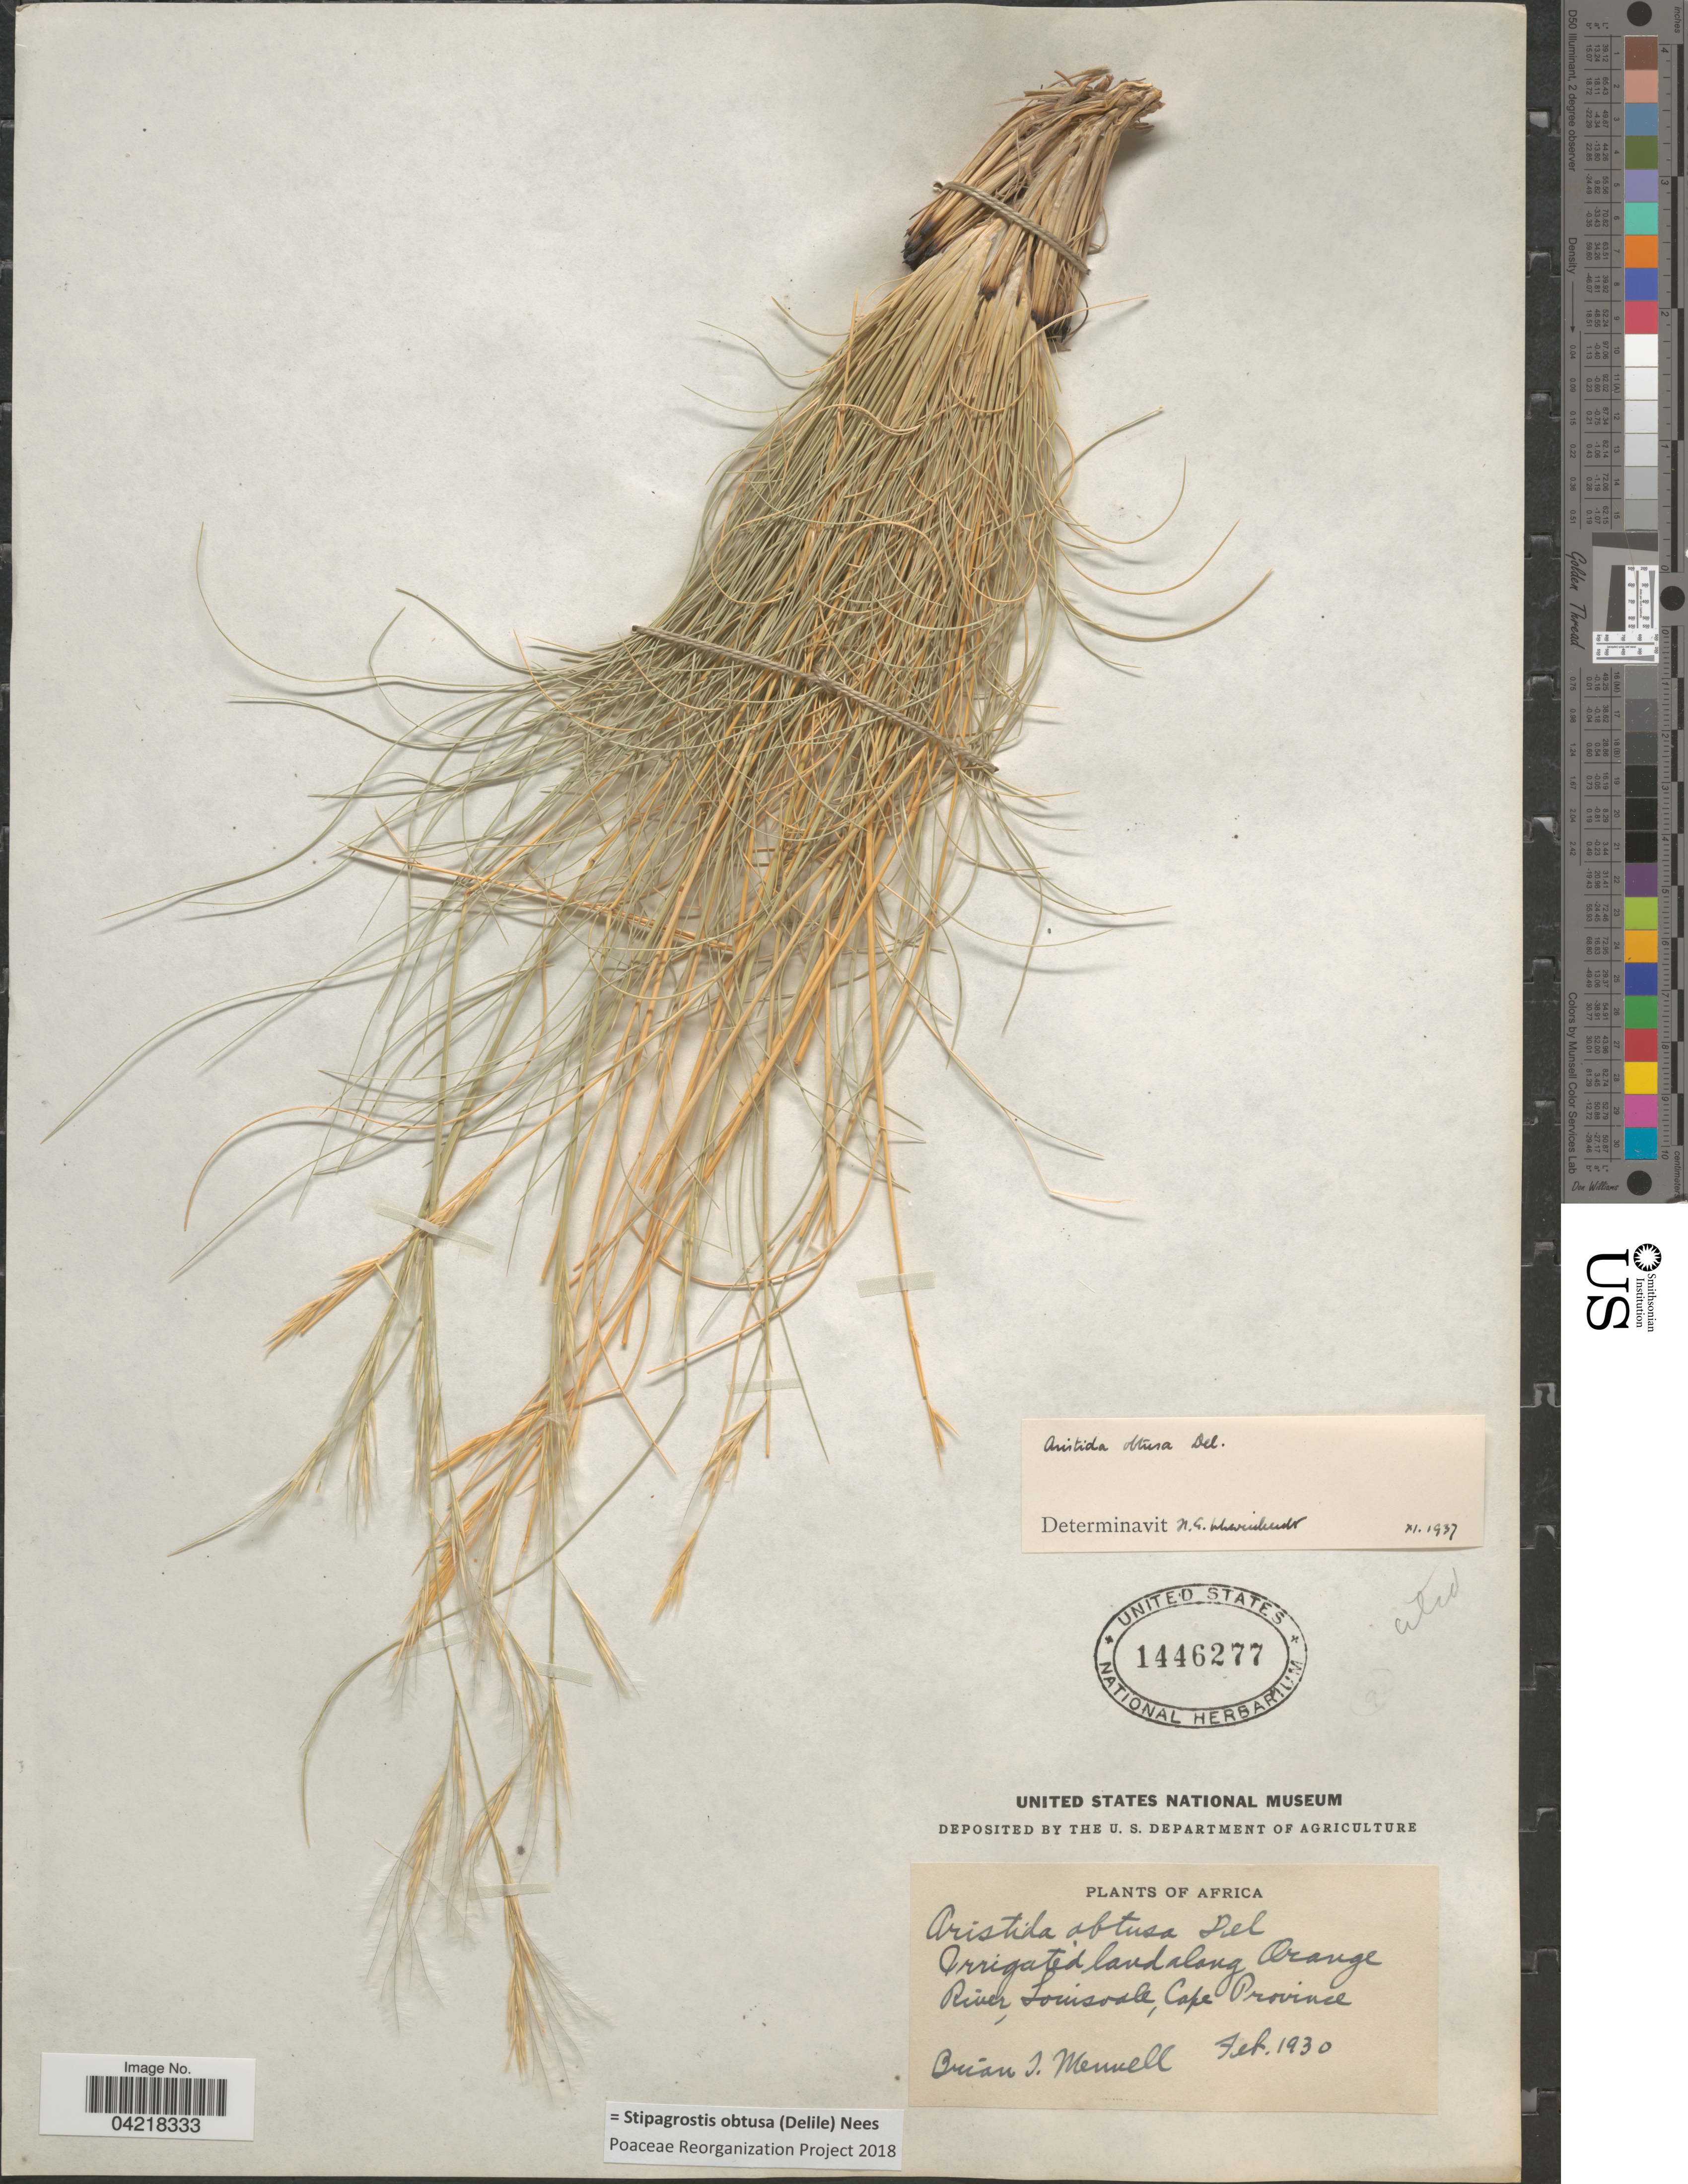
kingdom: Plantae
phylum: Tracheophyta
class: Liliopsida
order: Poales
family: Poaceae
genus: Stipagrostis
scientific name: Stipagrostis obtusa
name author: (Delile) Nees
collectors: B. Mennell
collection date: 1930-02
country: South Africa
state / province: Northern Cape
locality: Irrigated land along Orange River, Louisvale.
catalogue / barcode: US 1446277